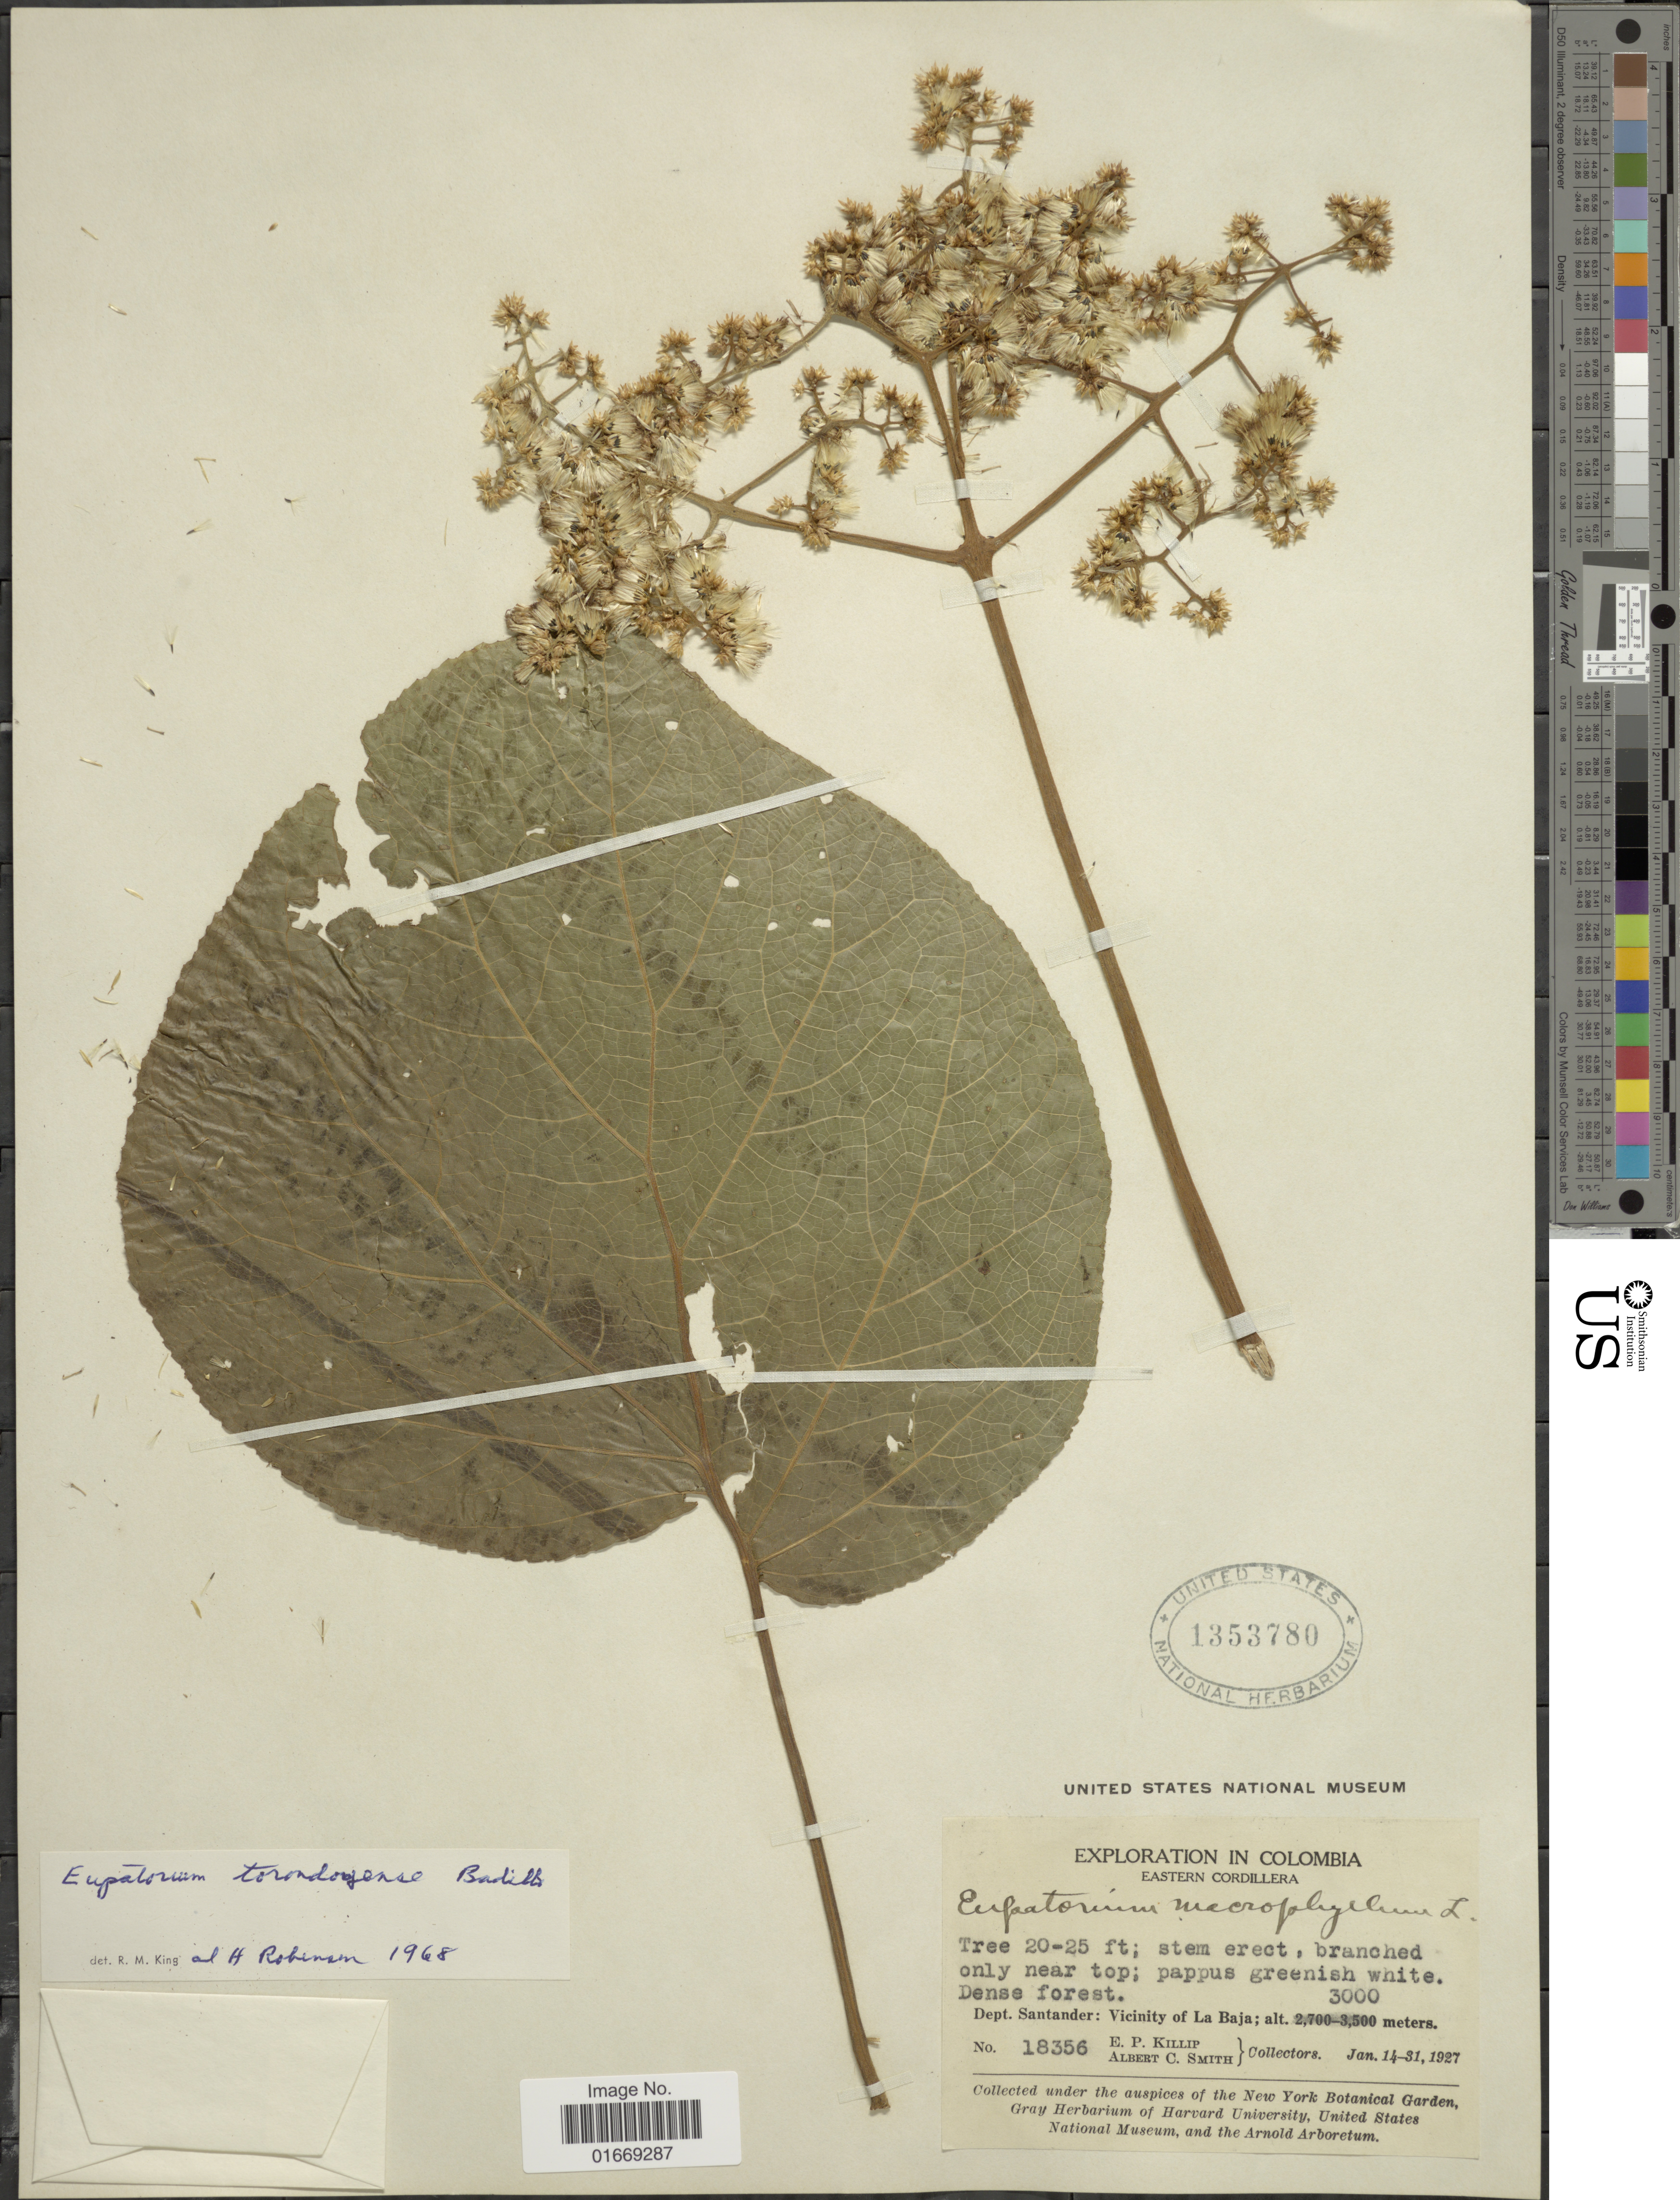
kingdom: Plantae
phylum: Tracheophyta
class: Magnoliopsida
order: Asterales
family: Asteraceae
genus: Hebeclinium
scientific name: Hebeclinium torondoyense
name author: (V.M. Badillo) R.M. King & H. Rob.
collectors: E. P. Killip & A. C. Smith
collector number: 18356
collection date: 1927-01-14/1927-01-31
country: Colombia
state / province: Santander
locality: Eastern Cordillera. Dept. Santander: Vicinity of La Baja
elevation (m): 3000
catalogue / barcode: US 1353780